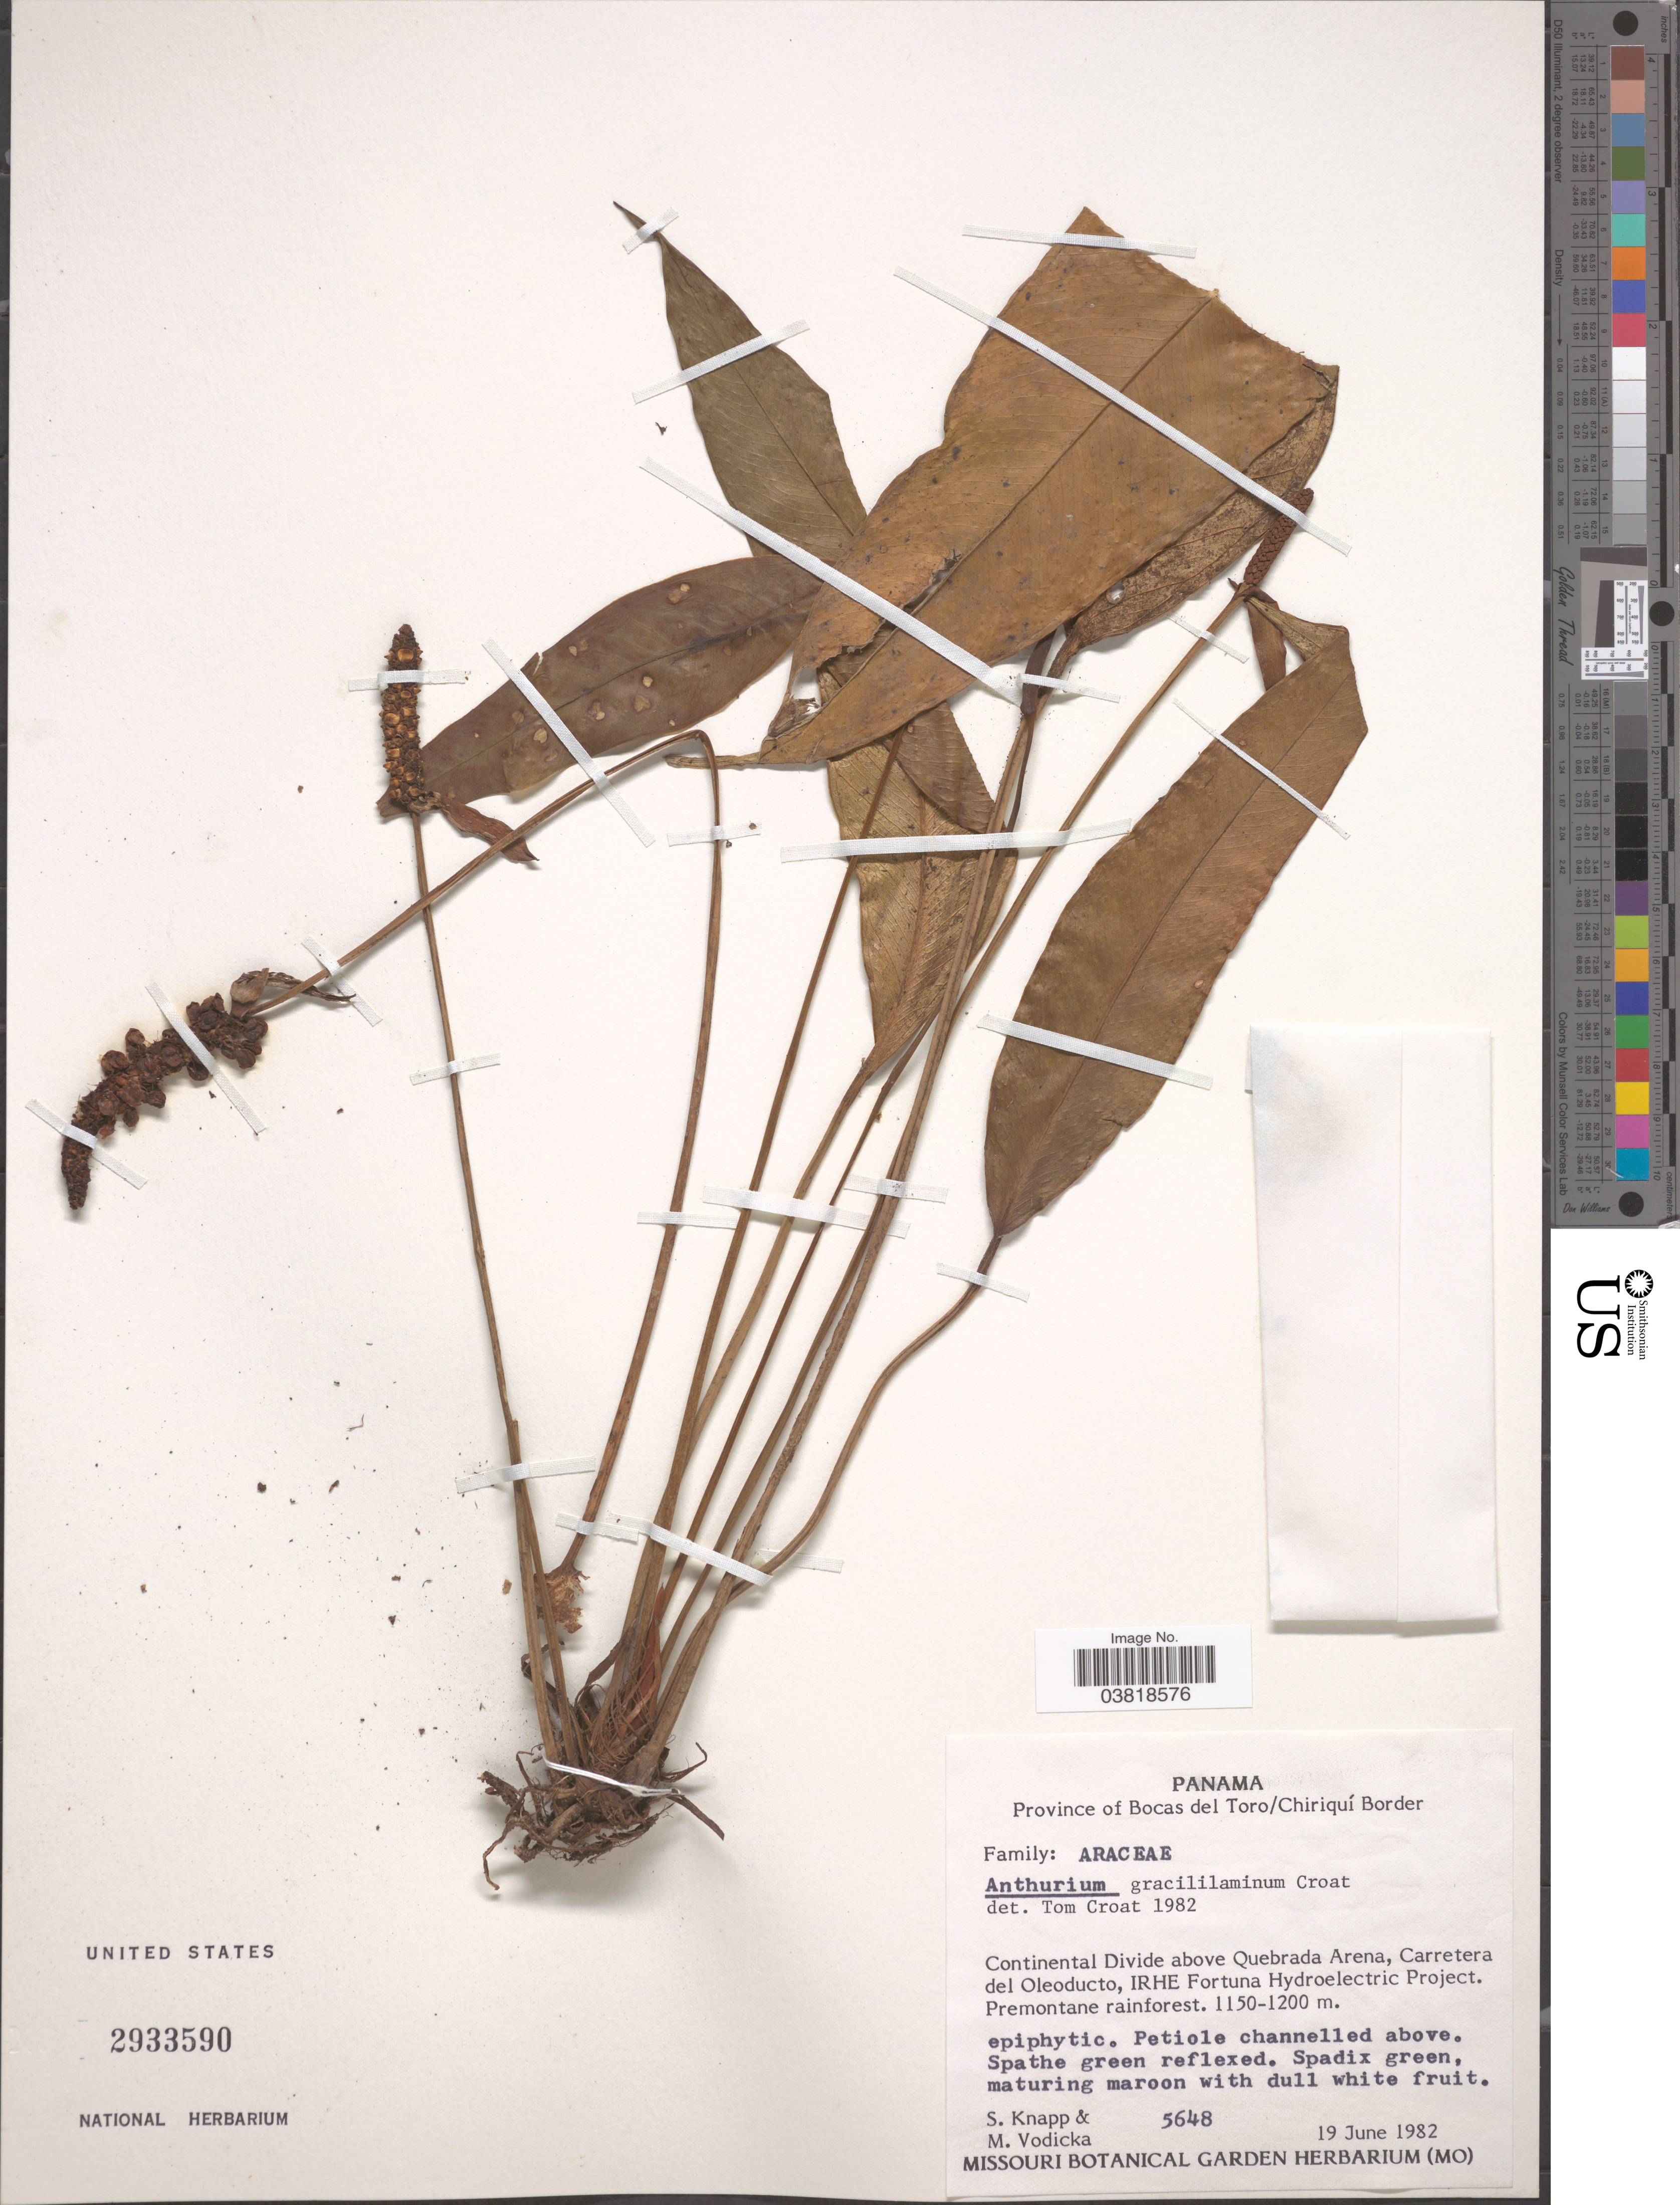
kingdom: Plantae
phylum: Tracheophyta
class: Liliopsida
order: Alismatales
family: Araceae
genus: Anthurium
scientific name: Anthurium gracililaminum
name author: Croat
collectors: S. Knapp & M. Vodicka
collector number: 5648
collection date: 1982-06-19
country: Panama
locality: Province of Bocas del Toro/Chiriquí Border. Continental Divide above Quebrada Arena, Carretera del Oleoducto, IRHE Fortuna Hydroelectric Project.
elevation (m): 1150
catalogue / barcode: US 2933590